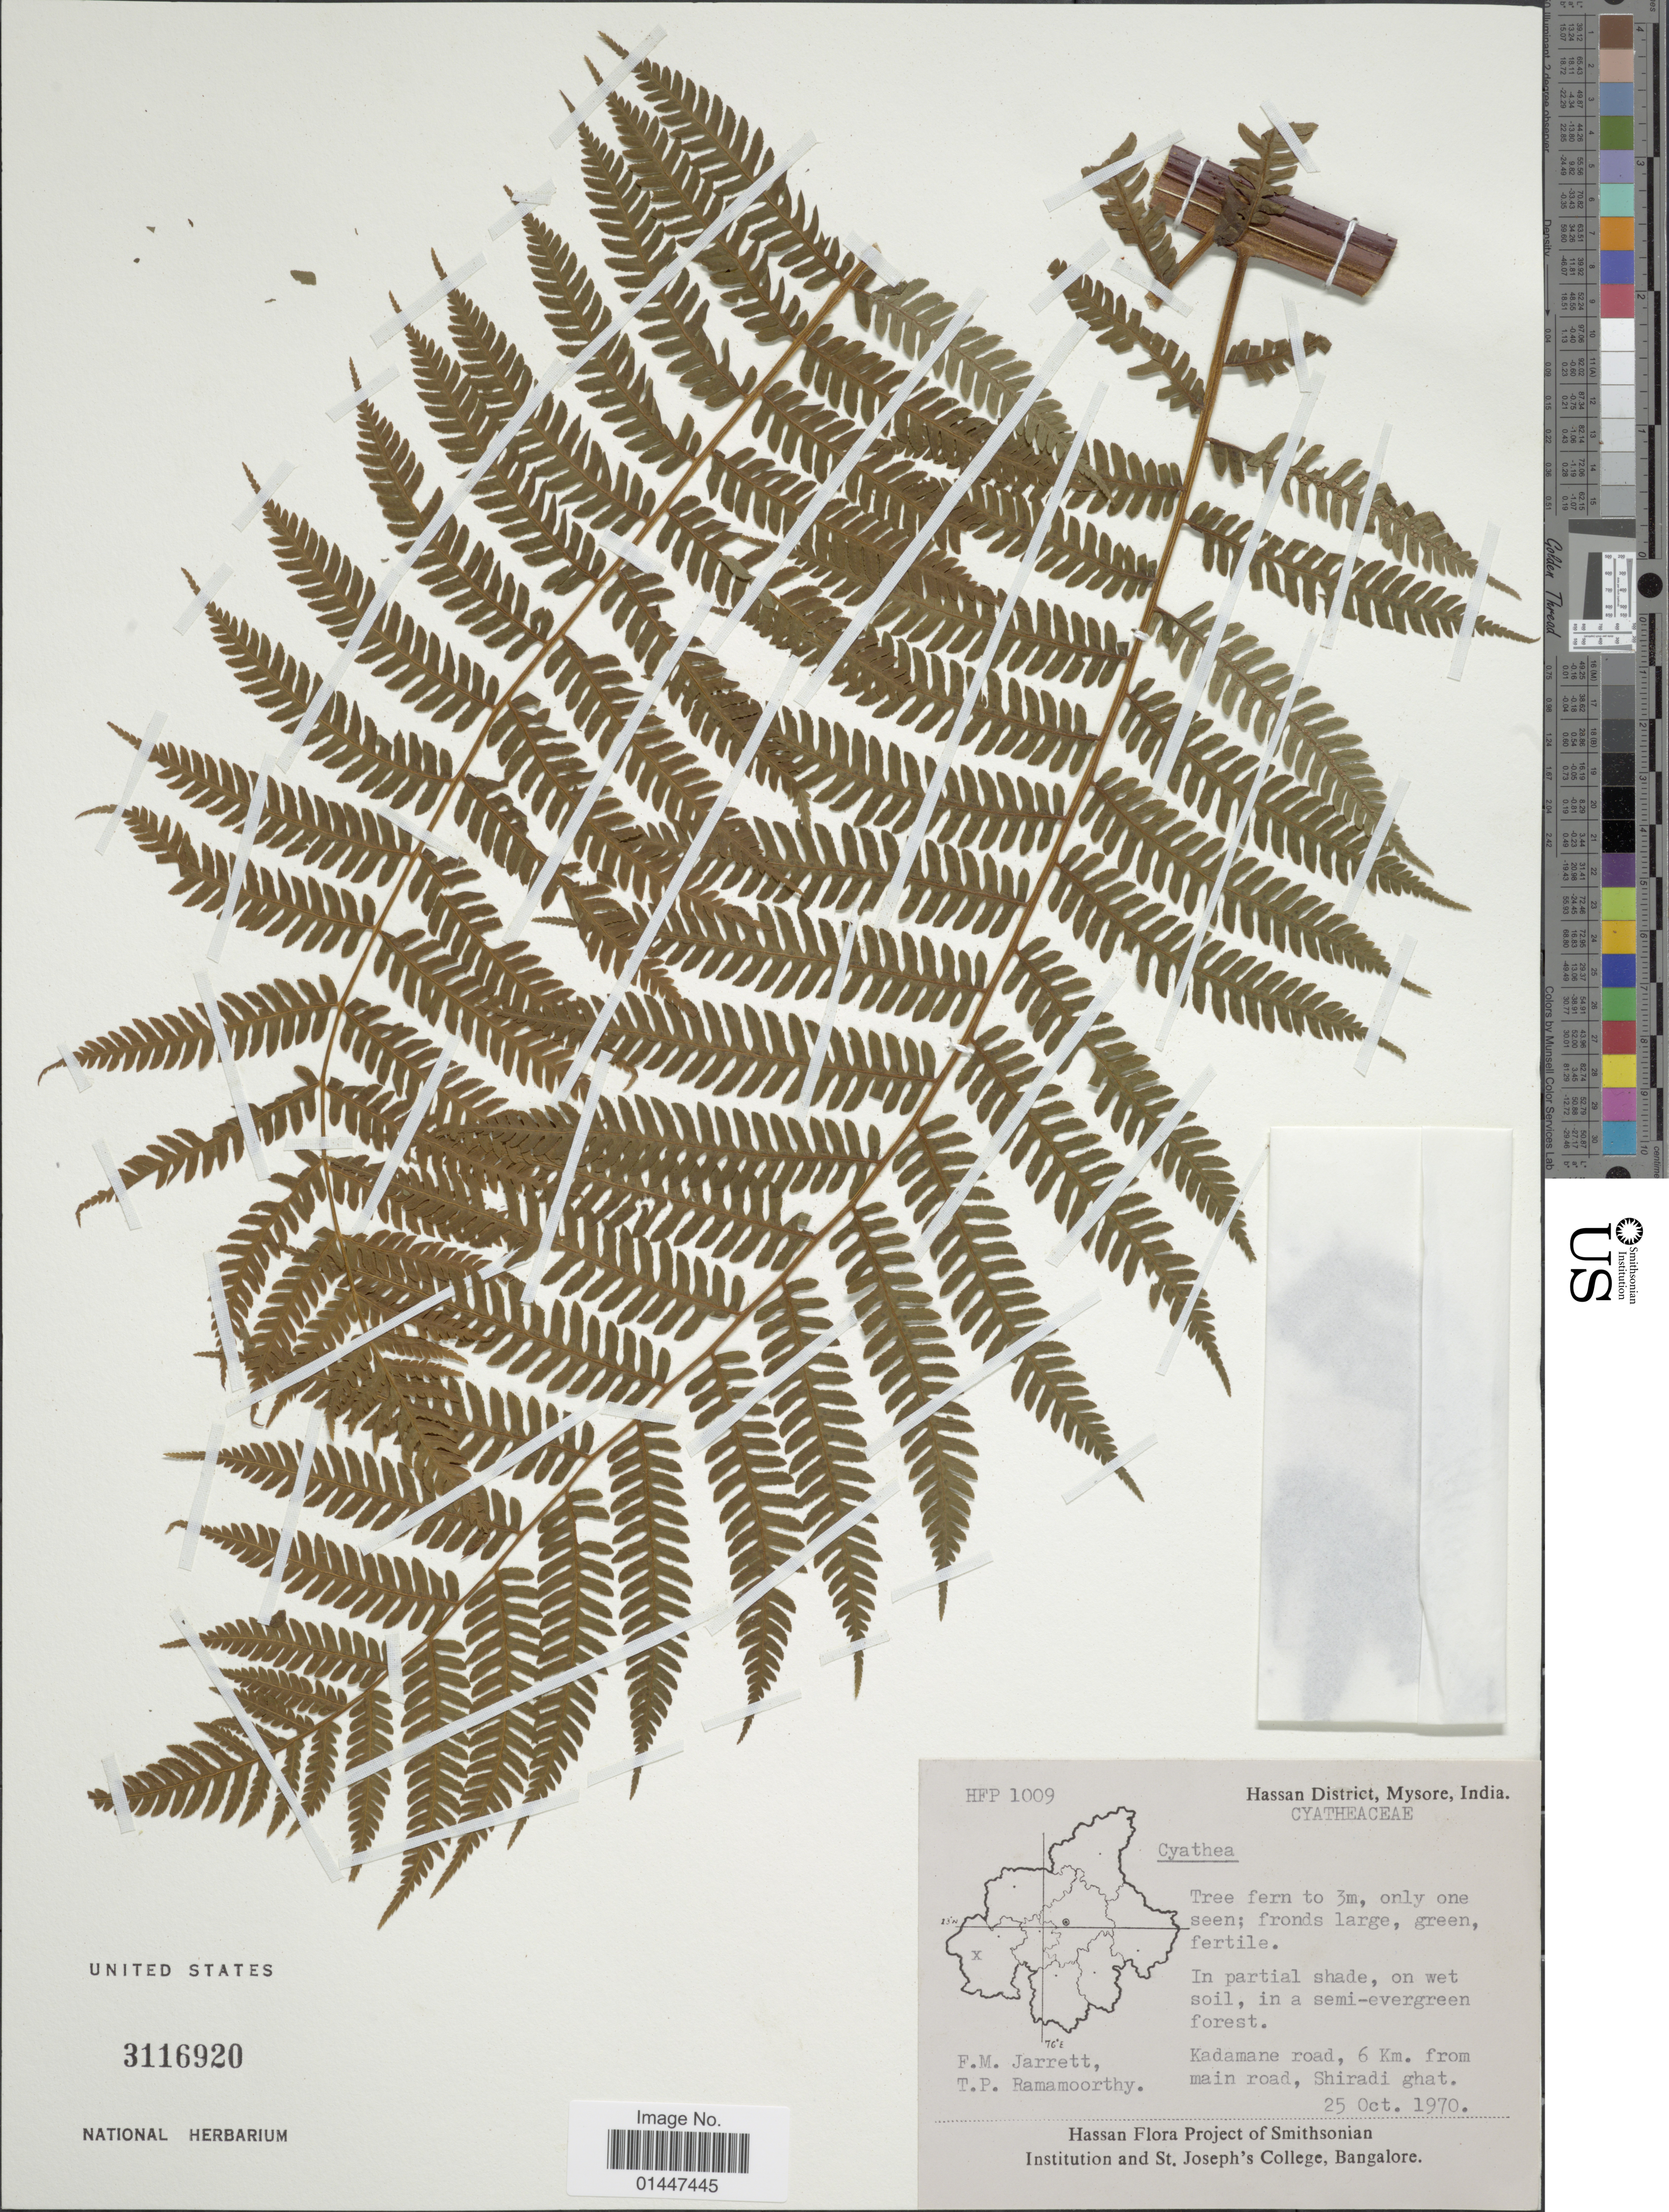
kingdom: Plantae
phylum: Tracheophyta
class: Polypodiopsida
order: Cyatheales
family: Cyatheaceae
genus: Sphaeropteris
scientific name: Sphaeropteris sp.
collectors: F. M. Jarrett & T. P. Ramamoorthy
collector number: HFP1009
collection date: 1970-10-25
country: India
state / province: Karnataka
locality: Hassan District, Mysore. In partial shade, on wet soil, in a semi-evergreen forest. Kadamane road, 6 km. from main road, Shiradi ghat.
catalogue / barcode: US 3116920